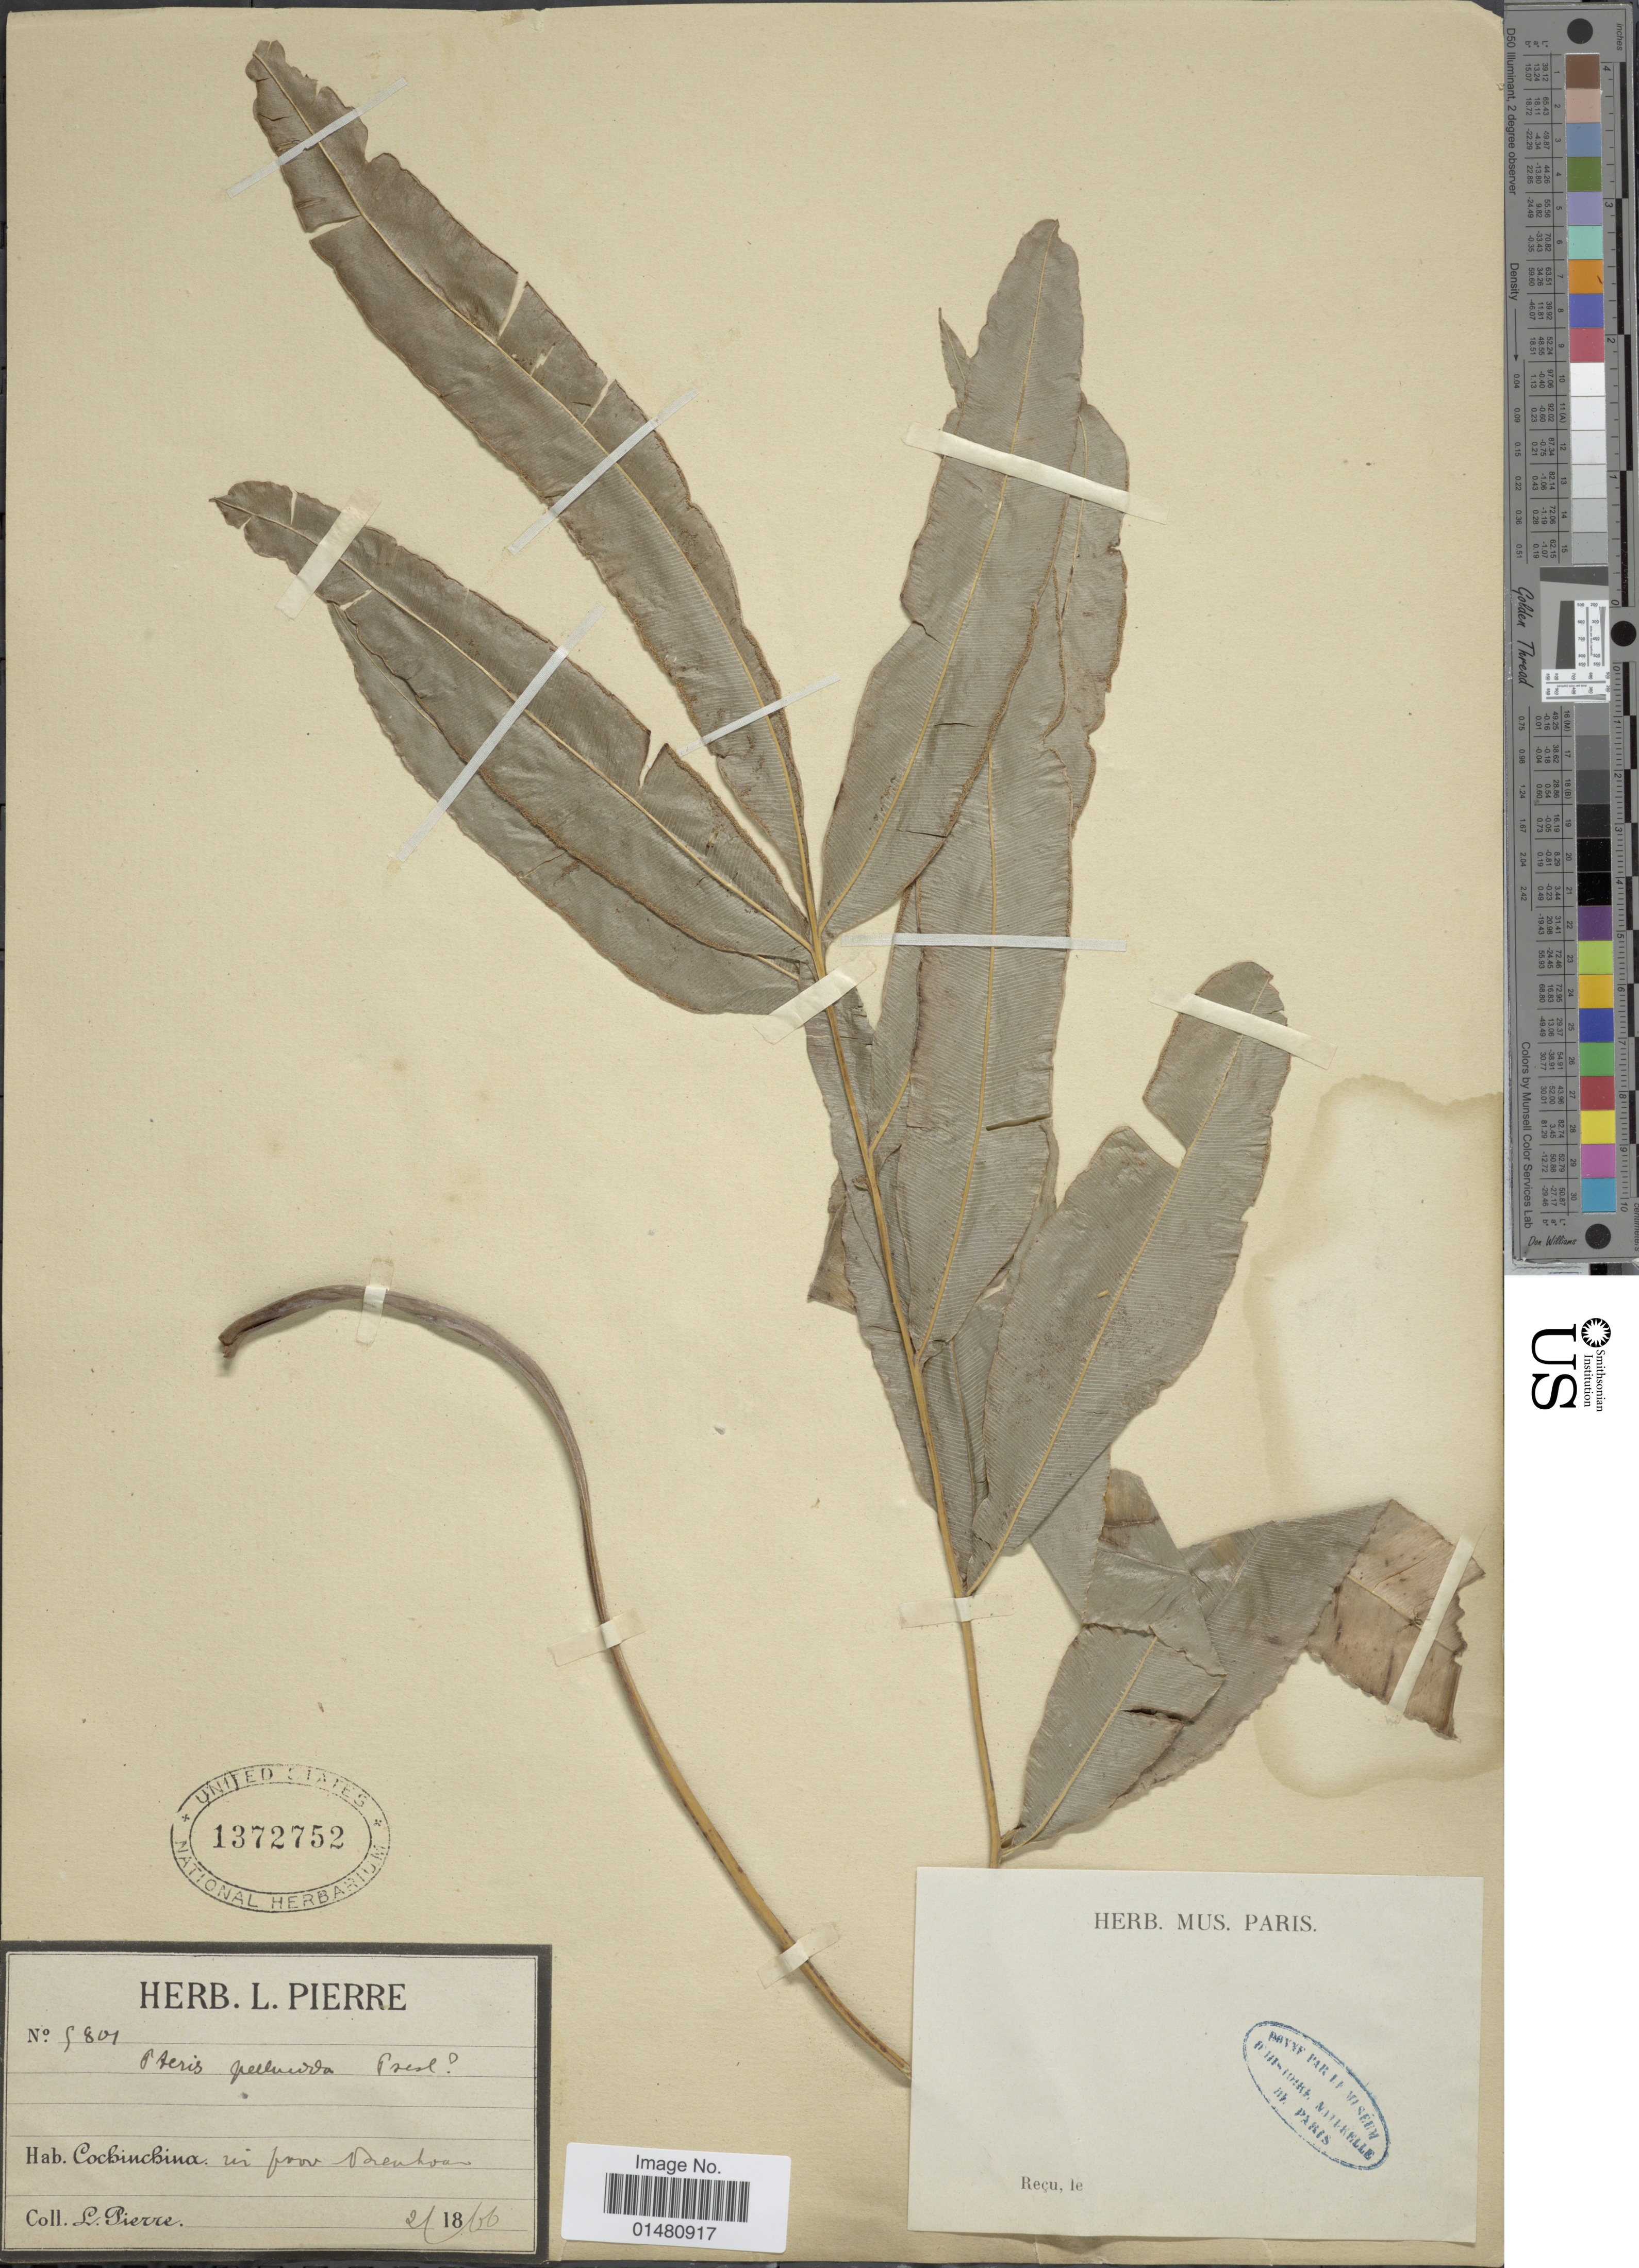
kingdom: Plantae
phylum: Tracheophyta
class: Polypodiopsida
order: Polypodiales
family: Pteridaceae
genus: Pteris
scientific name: Pteris pellucida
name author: C. Presl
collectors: L. Pierre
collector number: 9801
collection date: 1866-02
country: Vietnam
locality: Cochinchina, in prov. Bienhoa [in Bien Hoa province]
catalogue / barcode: US 1372752